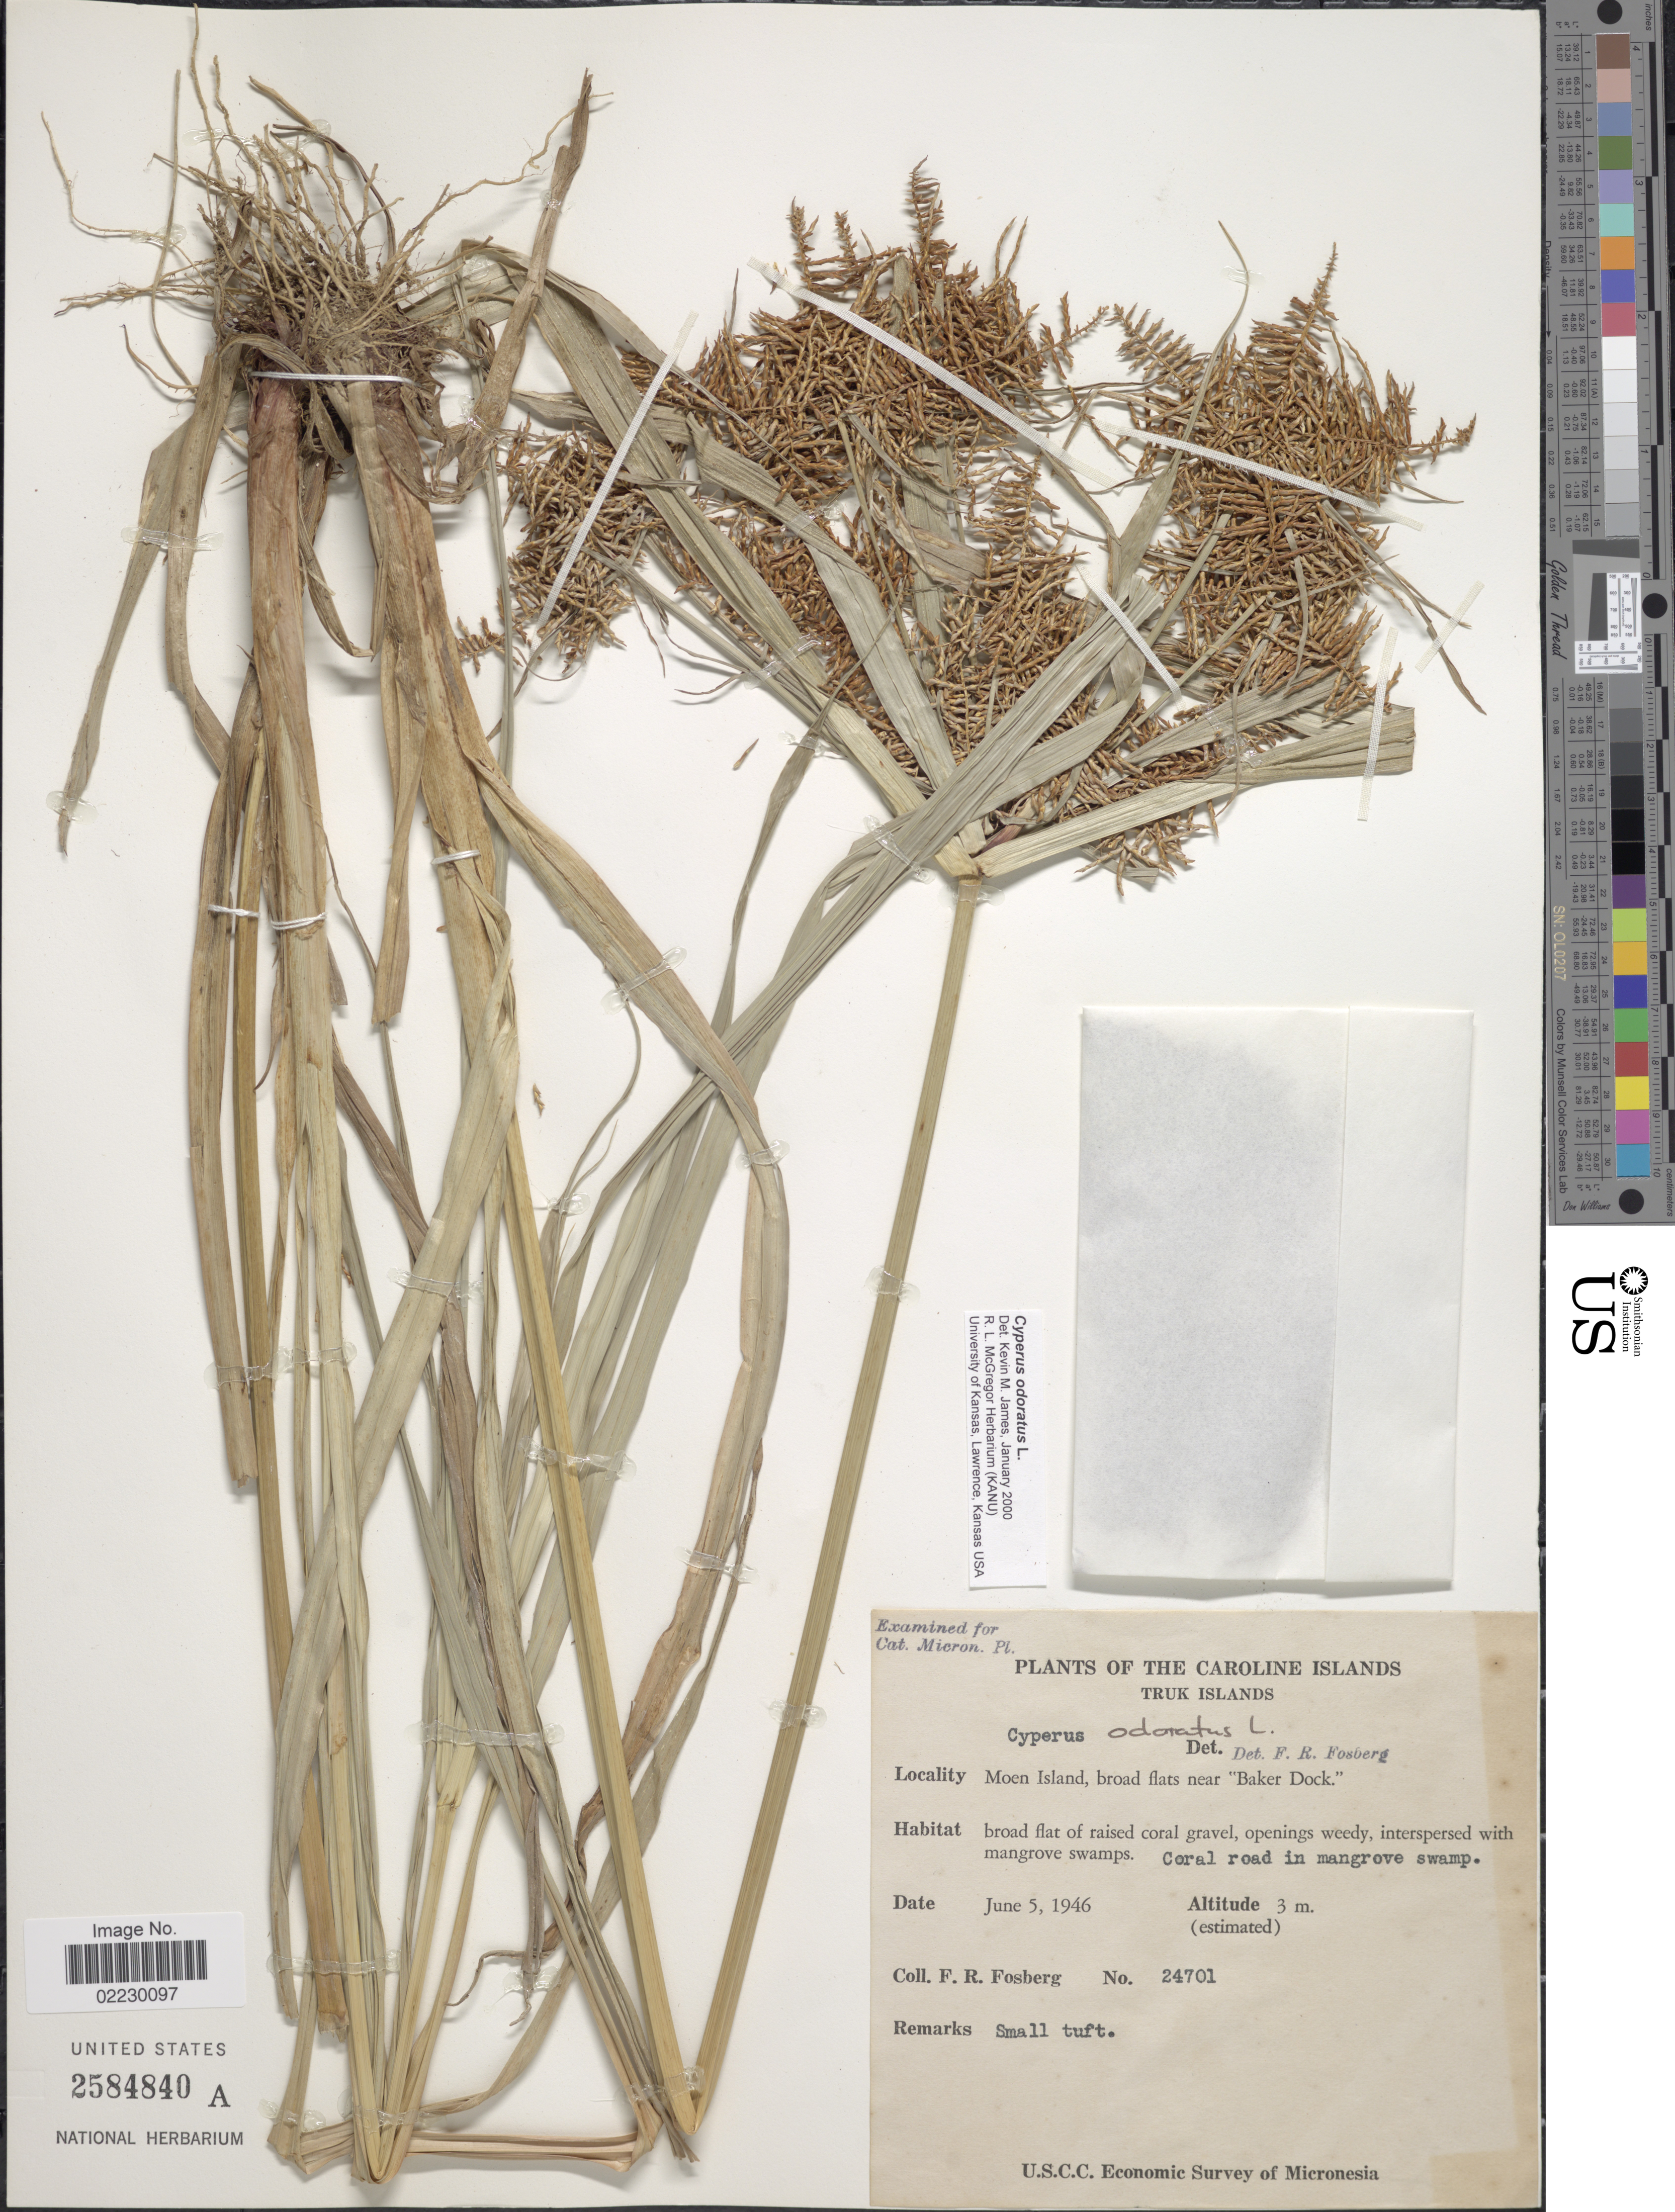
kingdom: Plantae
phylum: Tracheophyta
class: Liliopsida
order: Poales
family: Cyperaceae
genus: Cyperus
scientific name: Cyperus odoratus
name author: L.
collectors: F. R. Fosberg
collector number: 24701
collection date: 1946-06-05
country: Micronesia, Federated States of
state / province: Truk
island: Moen [Wono]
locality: The Caroline Islands, Moen Island, broad flats near Baker Dock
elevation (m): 3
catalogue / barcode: US 2584840A